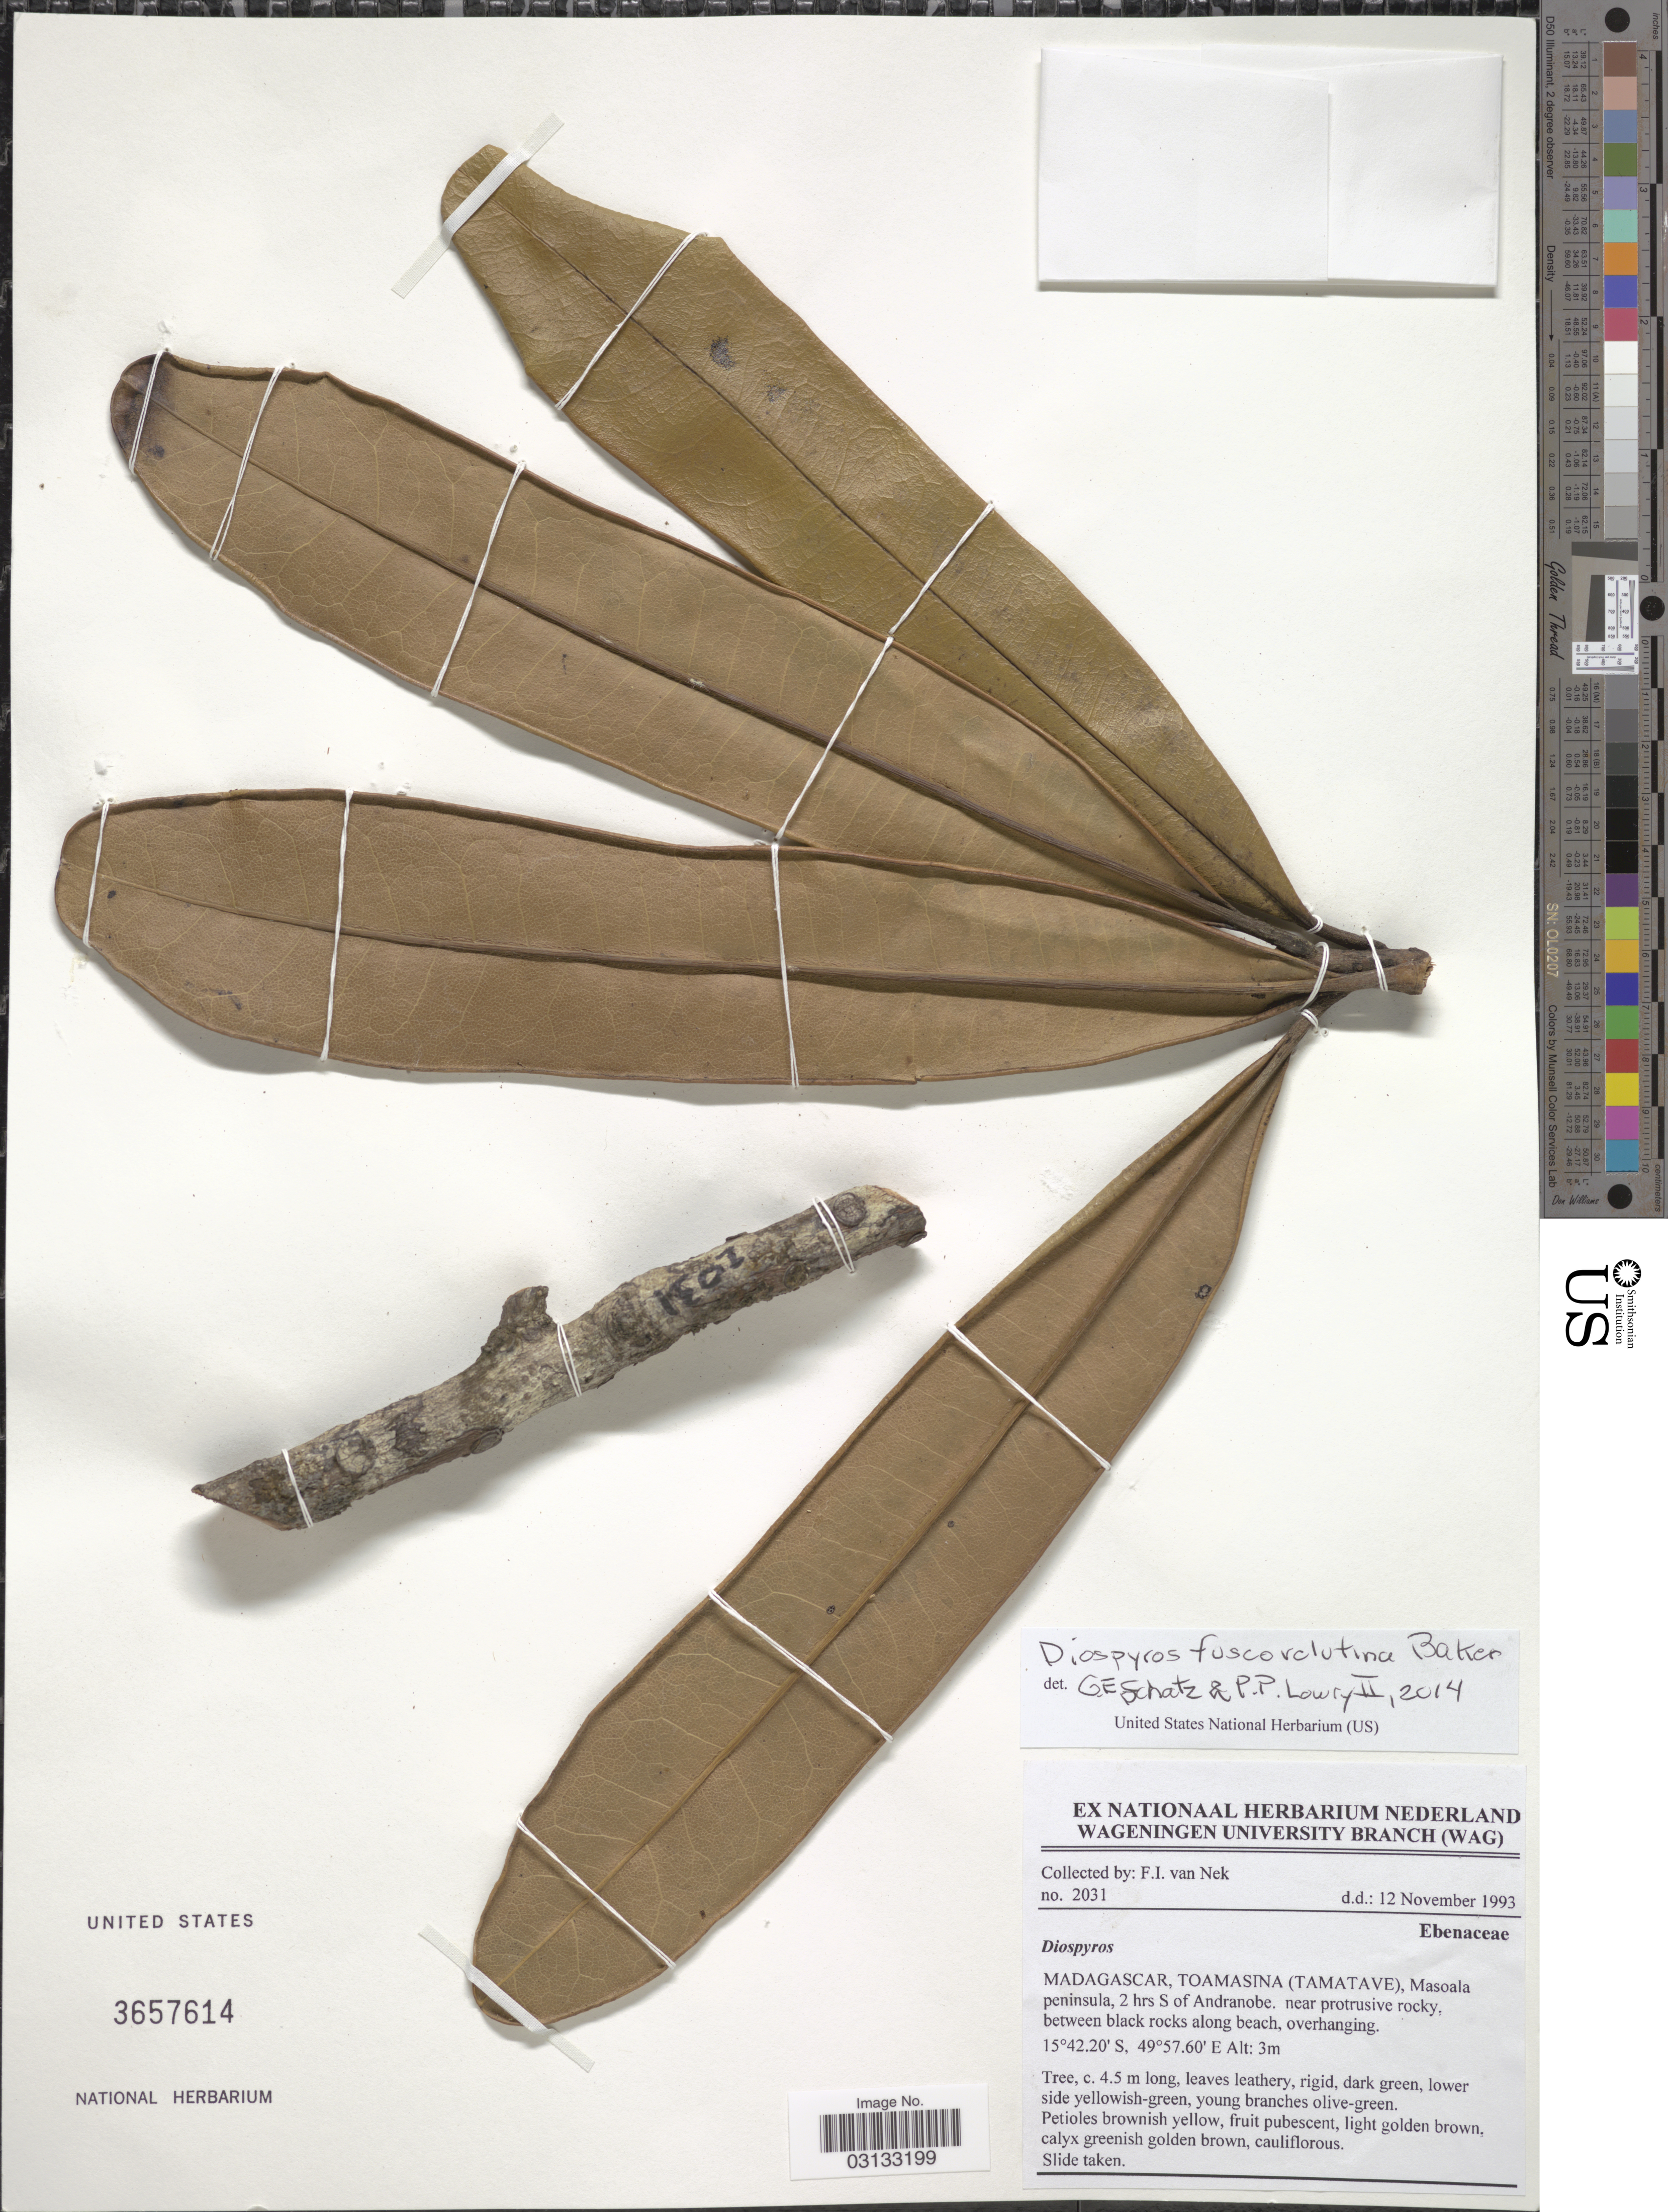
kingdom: Plantae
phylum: Tracheophyta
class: Magnoliopsida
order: Ericales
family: Ebenaceae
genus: Diospyros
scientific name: Diospyros fusco-velutina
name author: Baker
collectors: F. van Nek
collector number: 2031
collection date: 1993-11-12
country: Madagascar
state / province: Analanjirofo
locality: (Tamatave), Masoala peninsula, 2 hrs S of Andranobe.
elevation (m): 3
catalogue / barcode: US 3657614